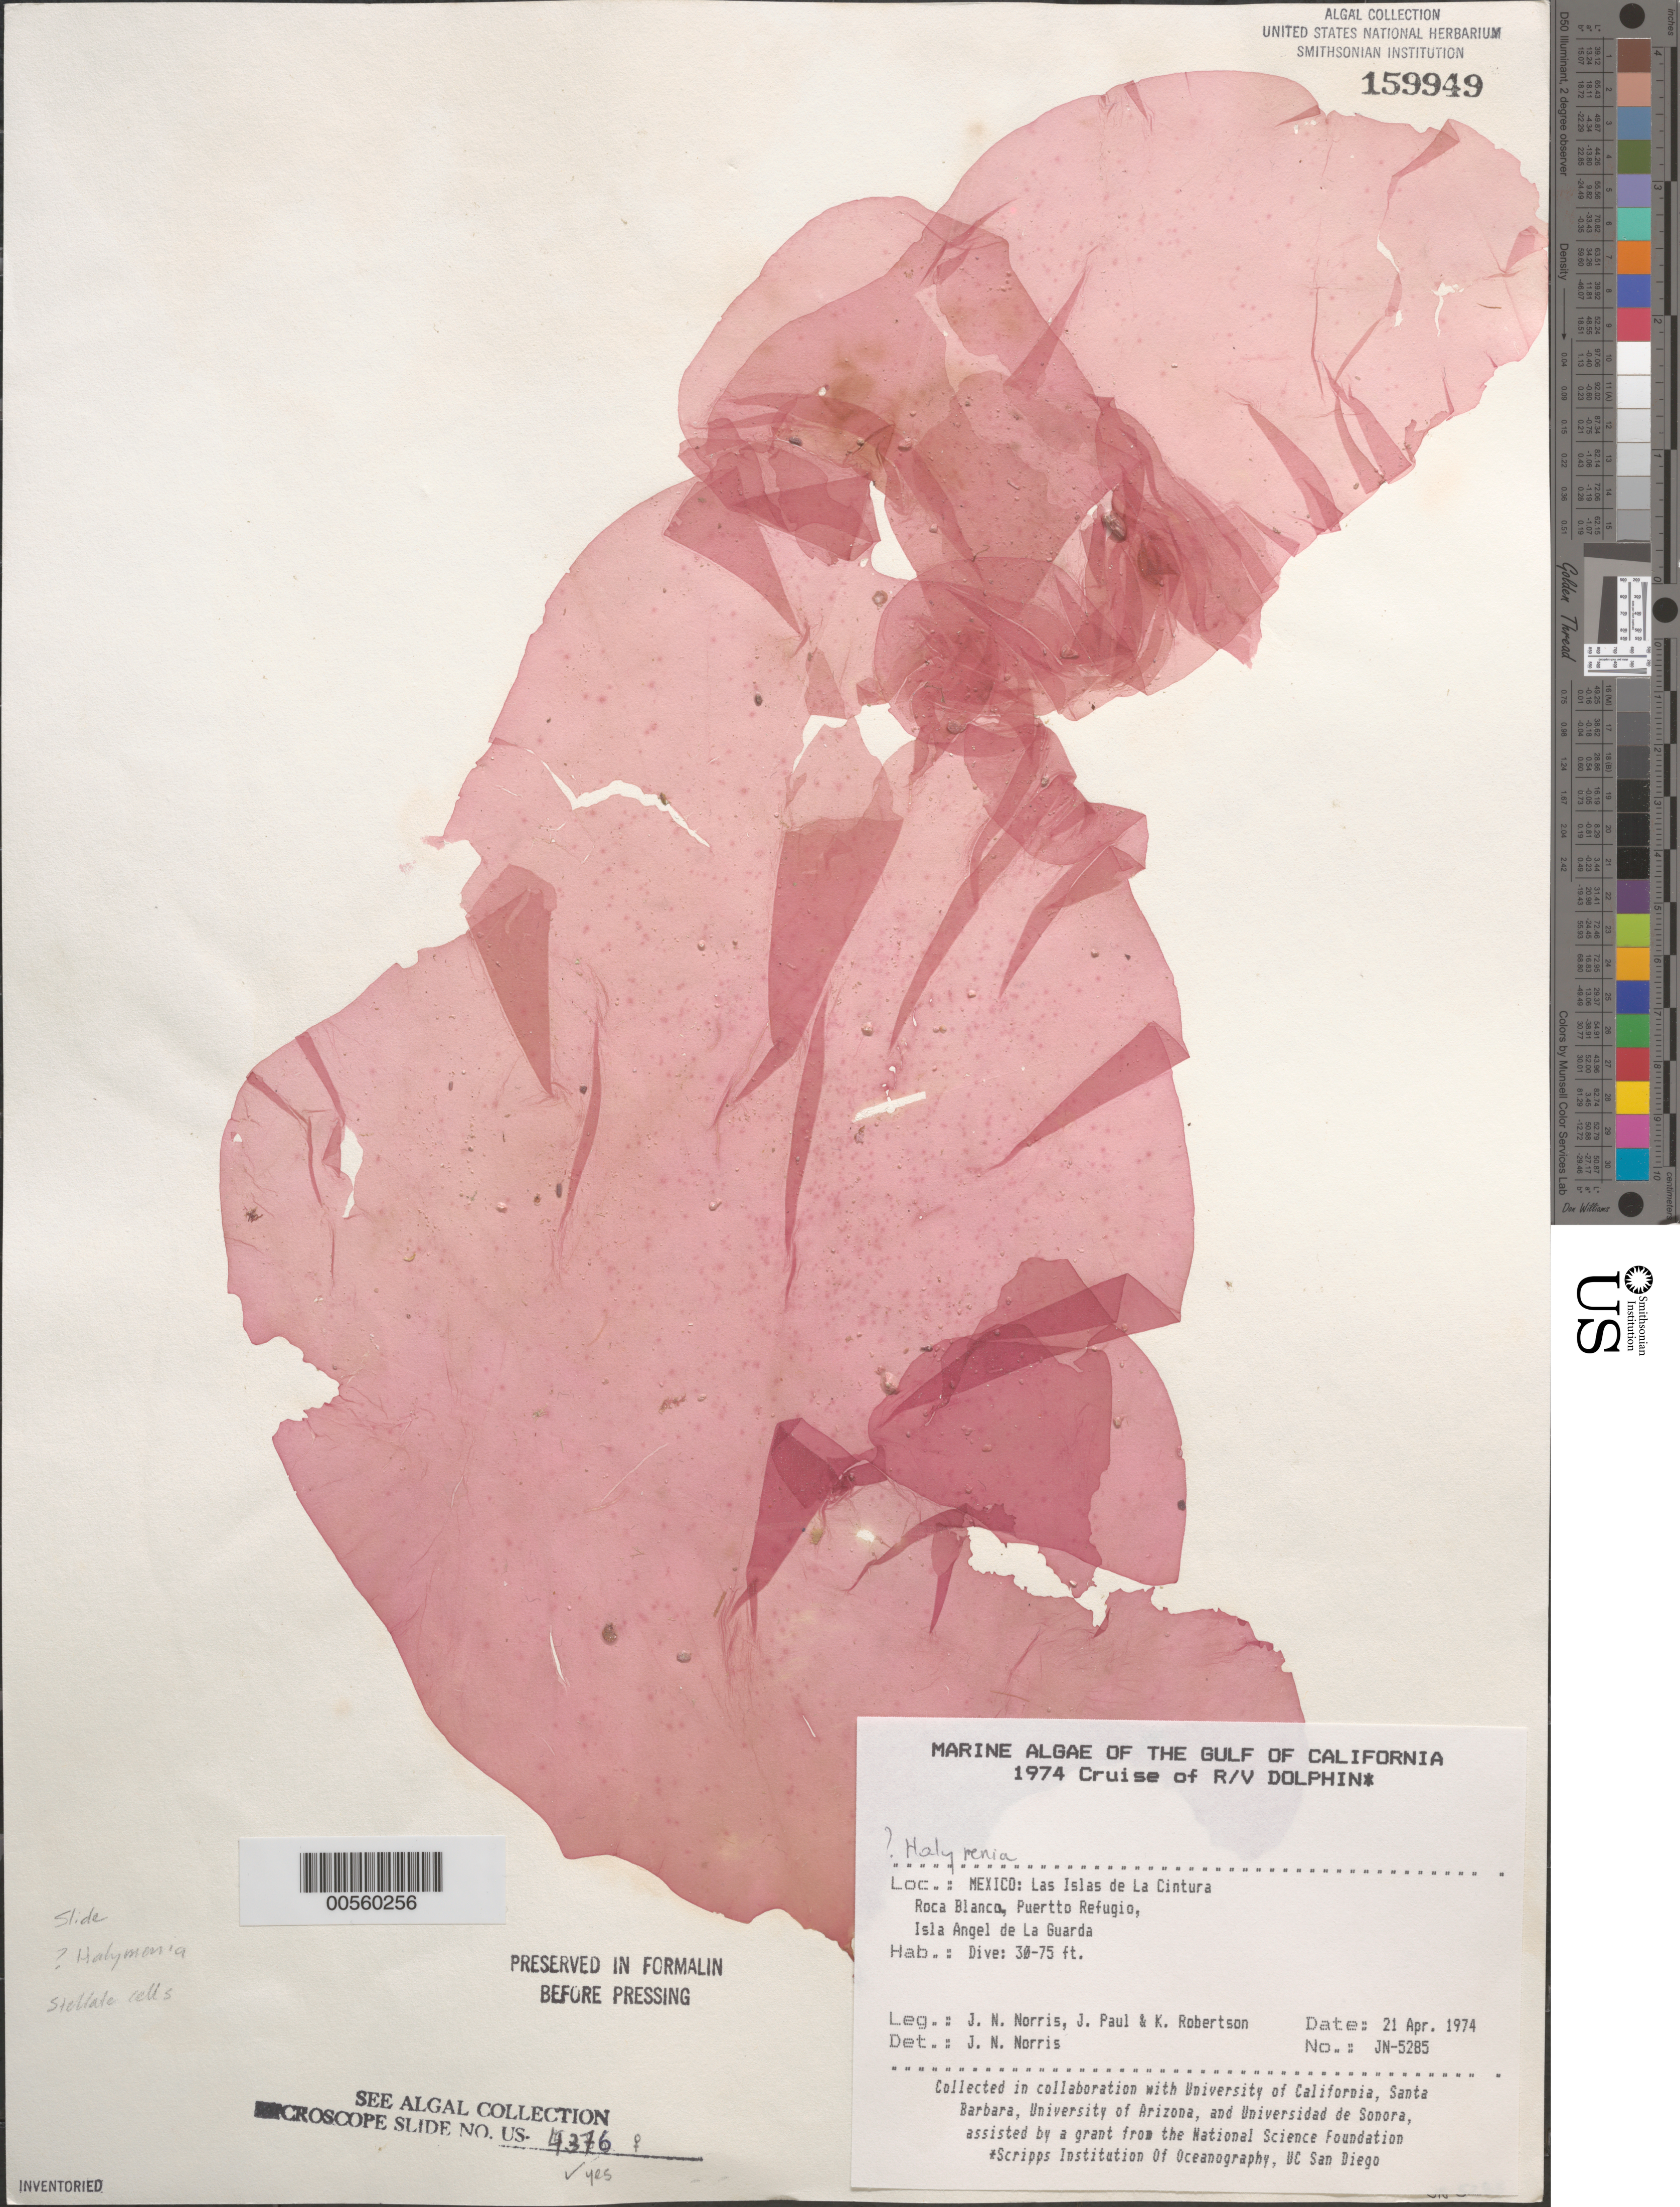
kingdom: Plantae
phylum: Rhodophyta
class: Florideophyceae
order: Halymeniales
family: Halymeniaceae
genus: Halymenia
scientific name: Halymenia sp.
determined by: Norris, James N.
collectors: J. N. Norris, J. Paul & K. Robertson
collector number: JN-5285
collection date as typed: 21 Apr 1974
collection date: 1974-04-21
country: Mexico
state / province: Baja California Norte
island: Isla Angel de la Guarda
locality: Roca Blanca, Puerto Refugio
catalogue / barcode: US 159949